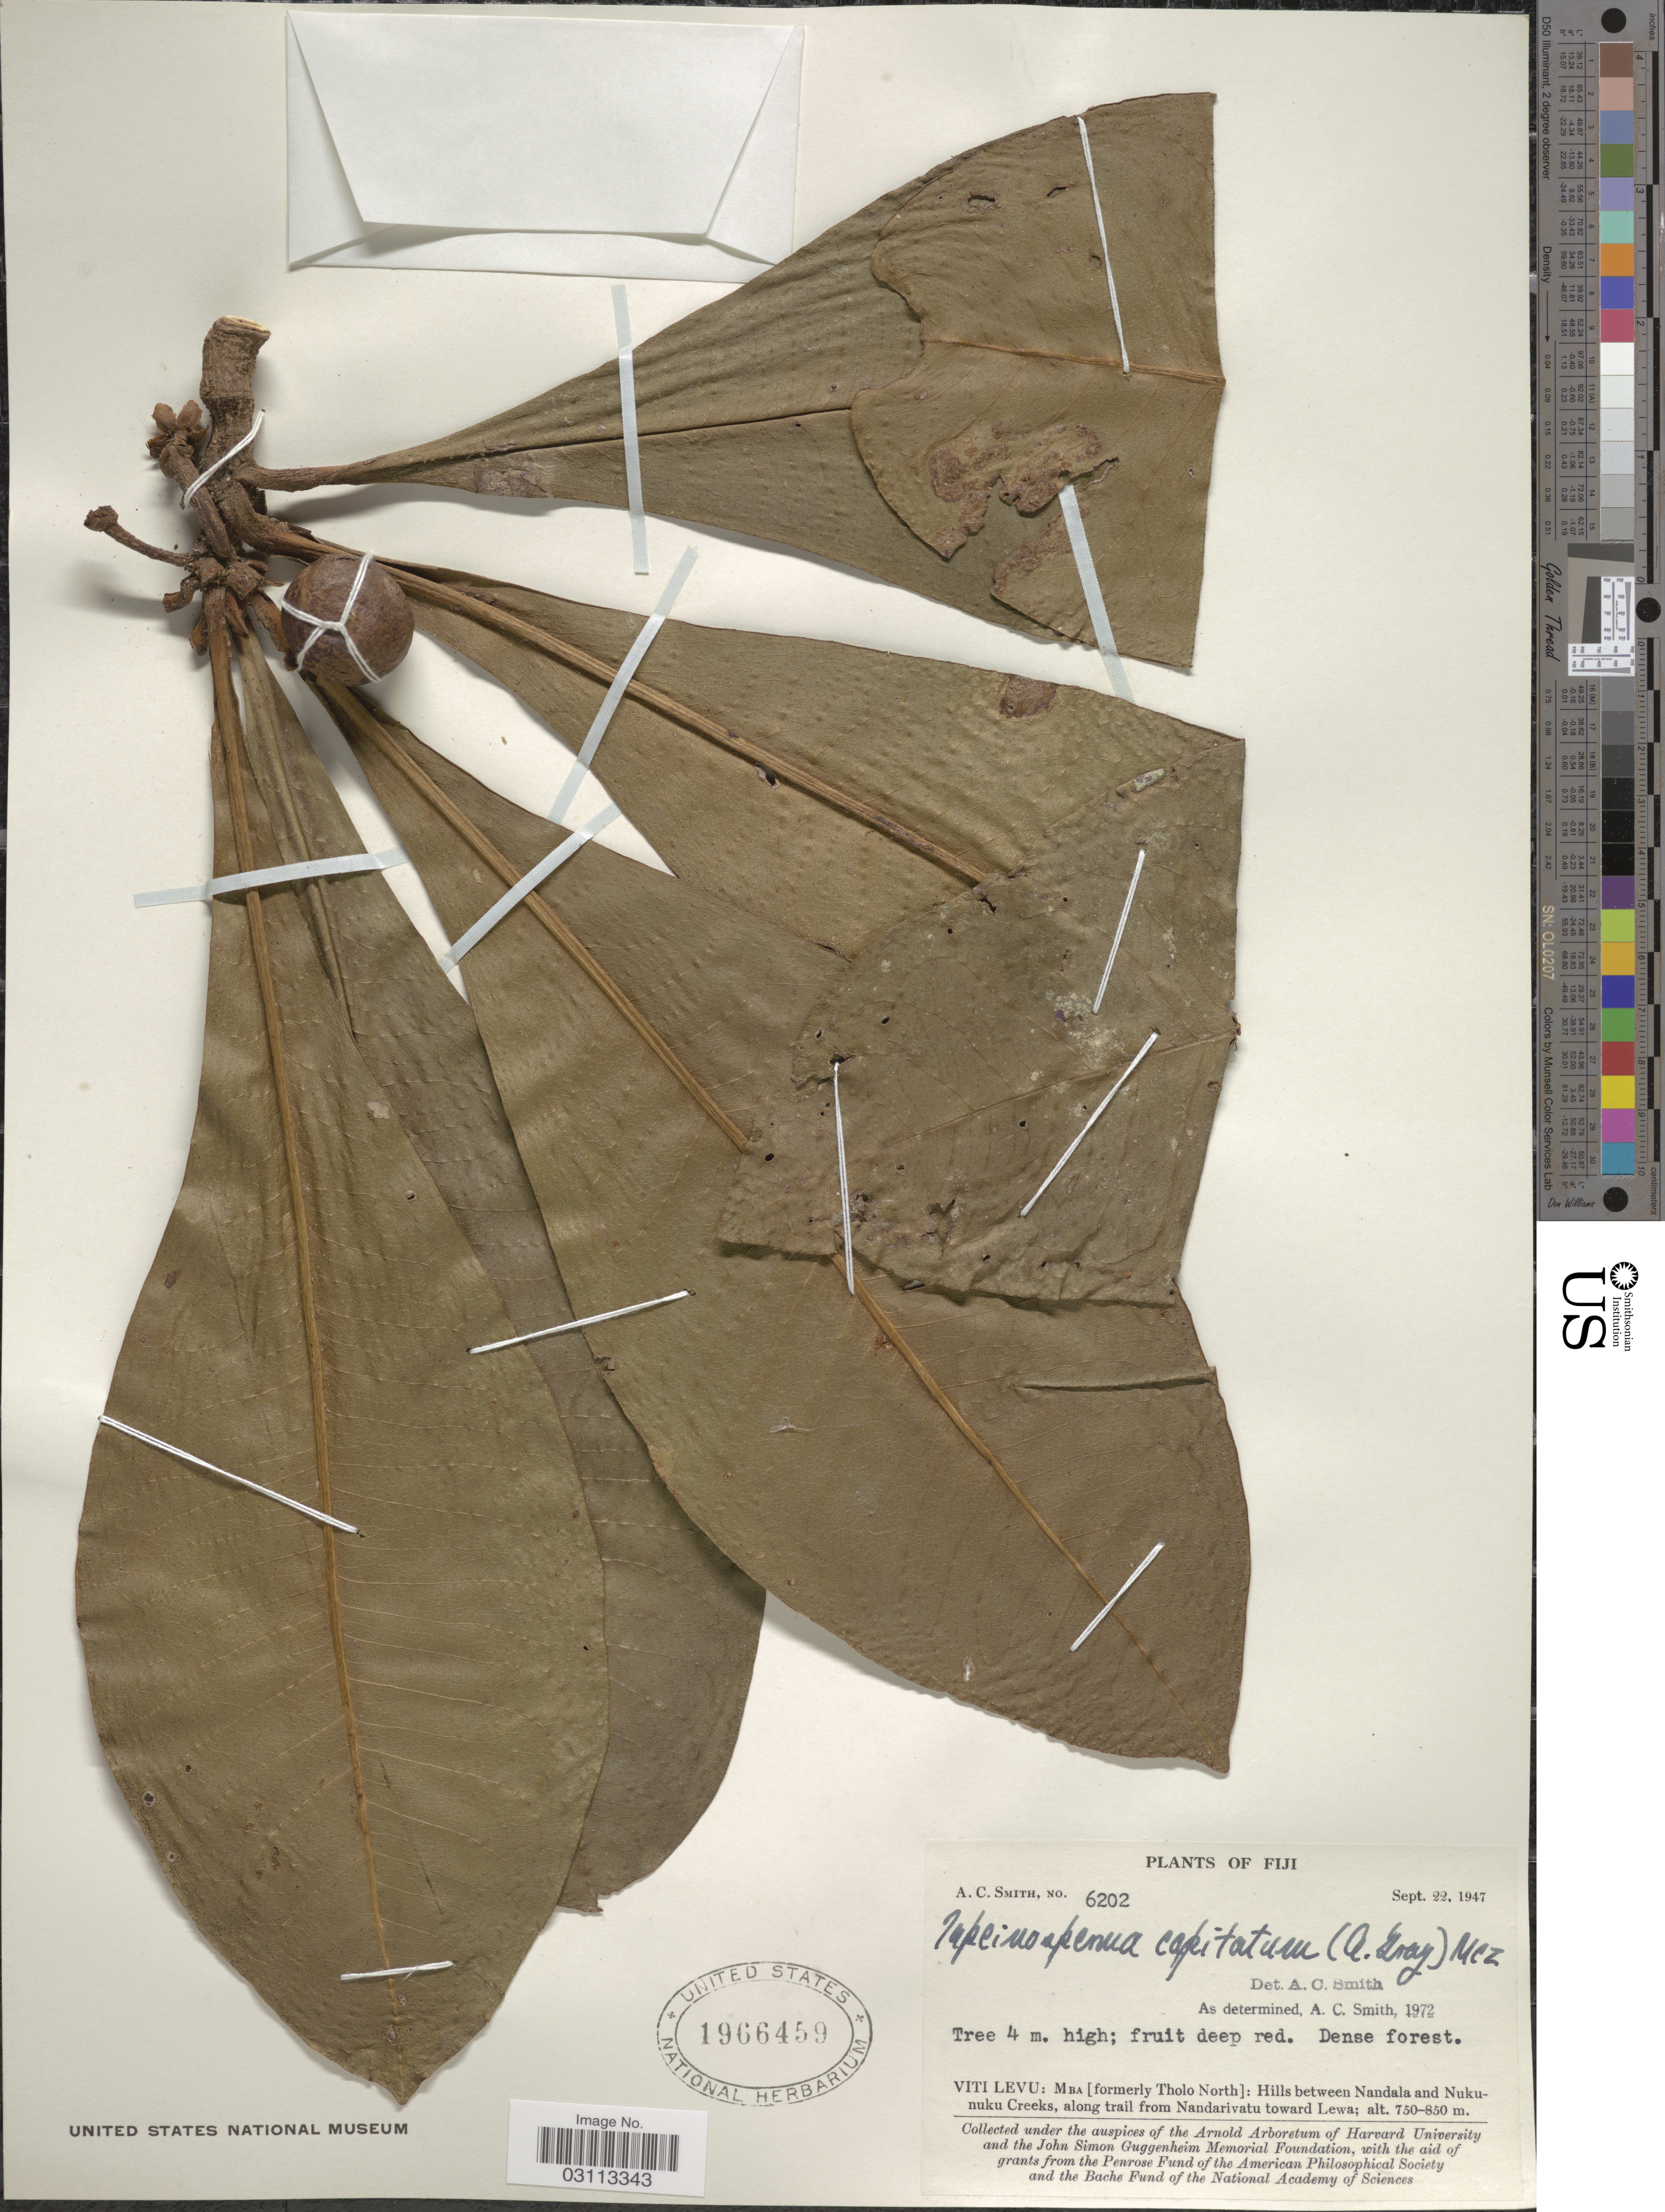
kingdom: Plantae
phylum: Tracheophyta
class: Magnoliopsida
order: Ericales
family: Primulaceae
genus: Tapeinosperma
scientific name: Tapeinosperma capitatum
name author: (A. Gray) Mez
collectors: A. C. Smith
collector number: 6202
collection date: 1947-09-22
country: Fiji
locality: Viti Levu: Mba [formerly Tholo North]: Hills between Nandala and Nukunuku Creeks, along trail from Nandarivatu toward Lewa.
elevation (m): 750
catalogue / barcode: US 1966459